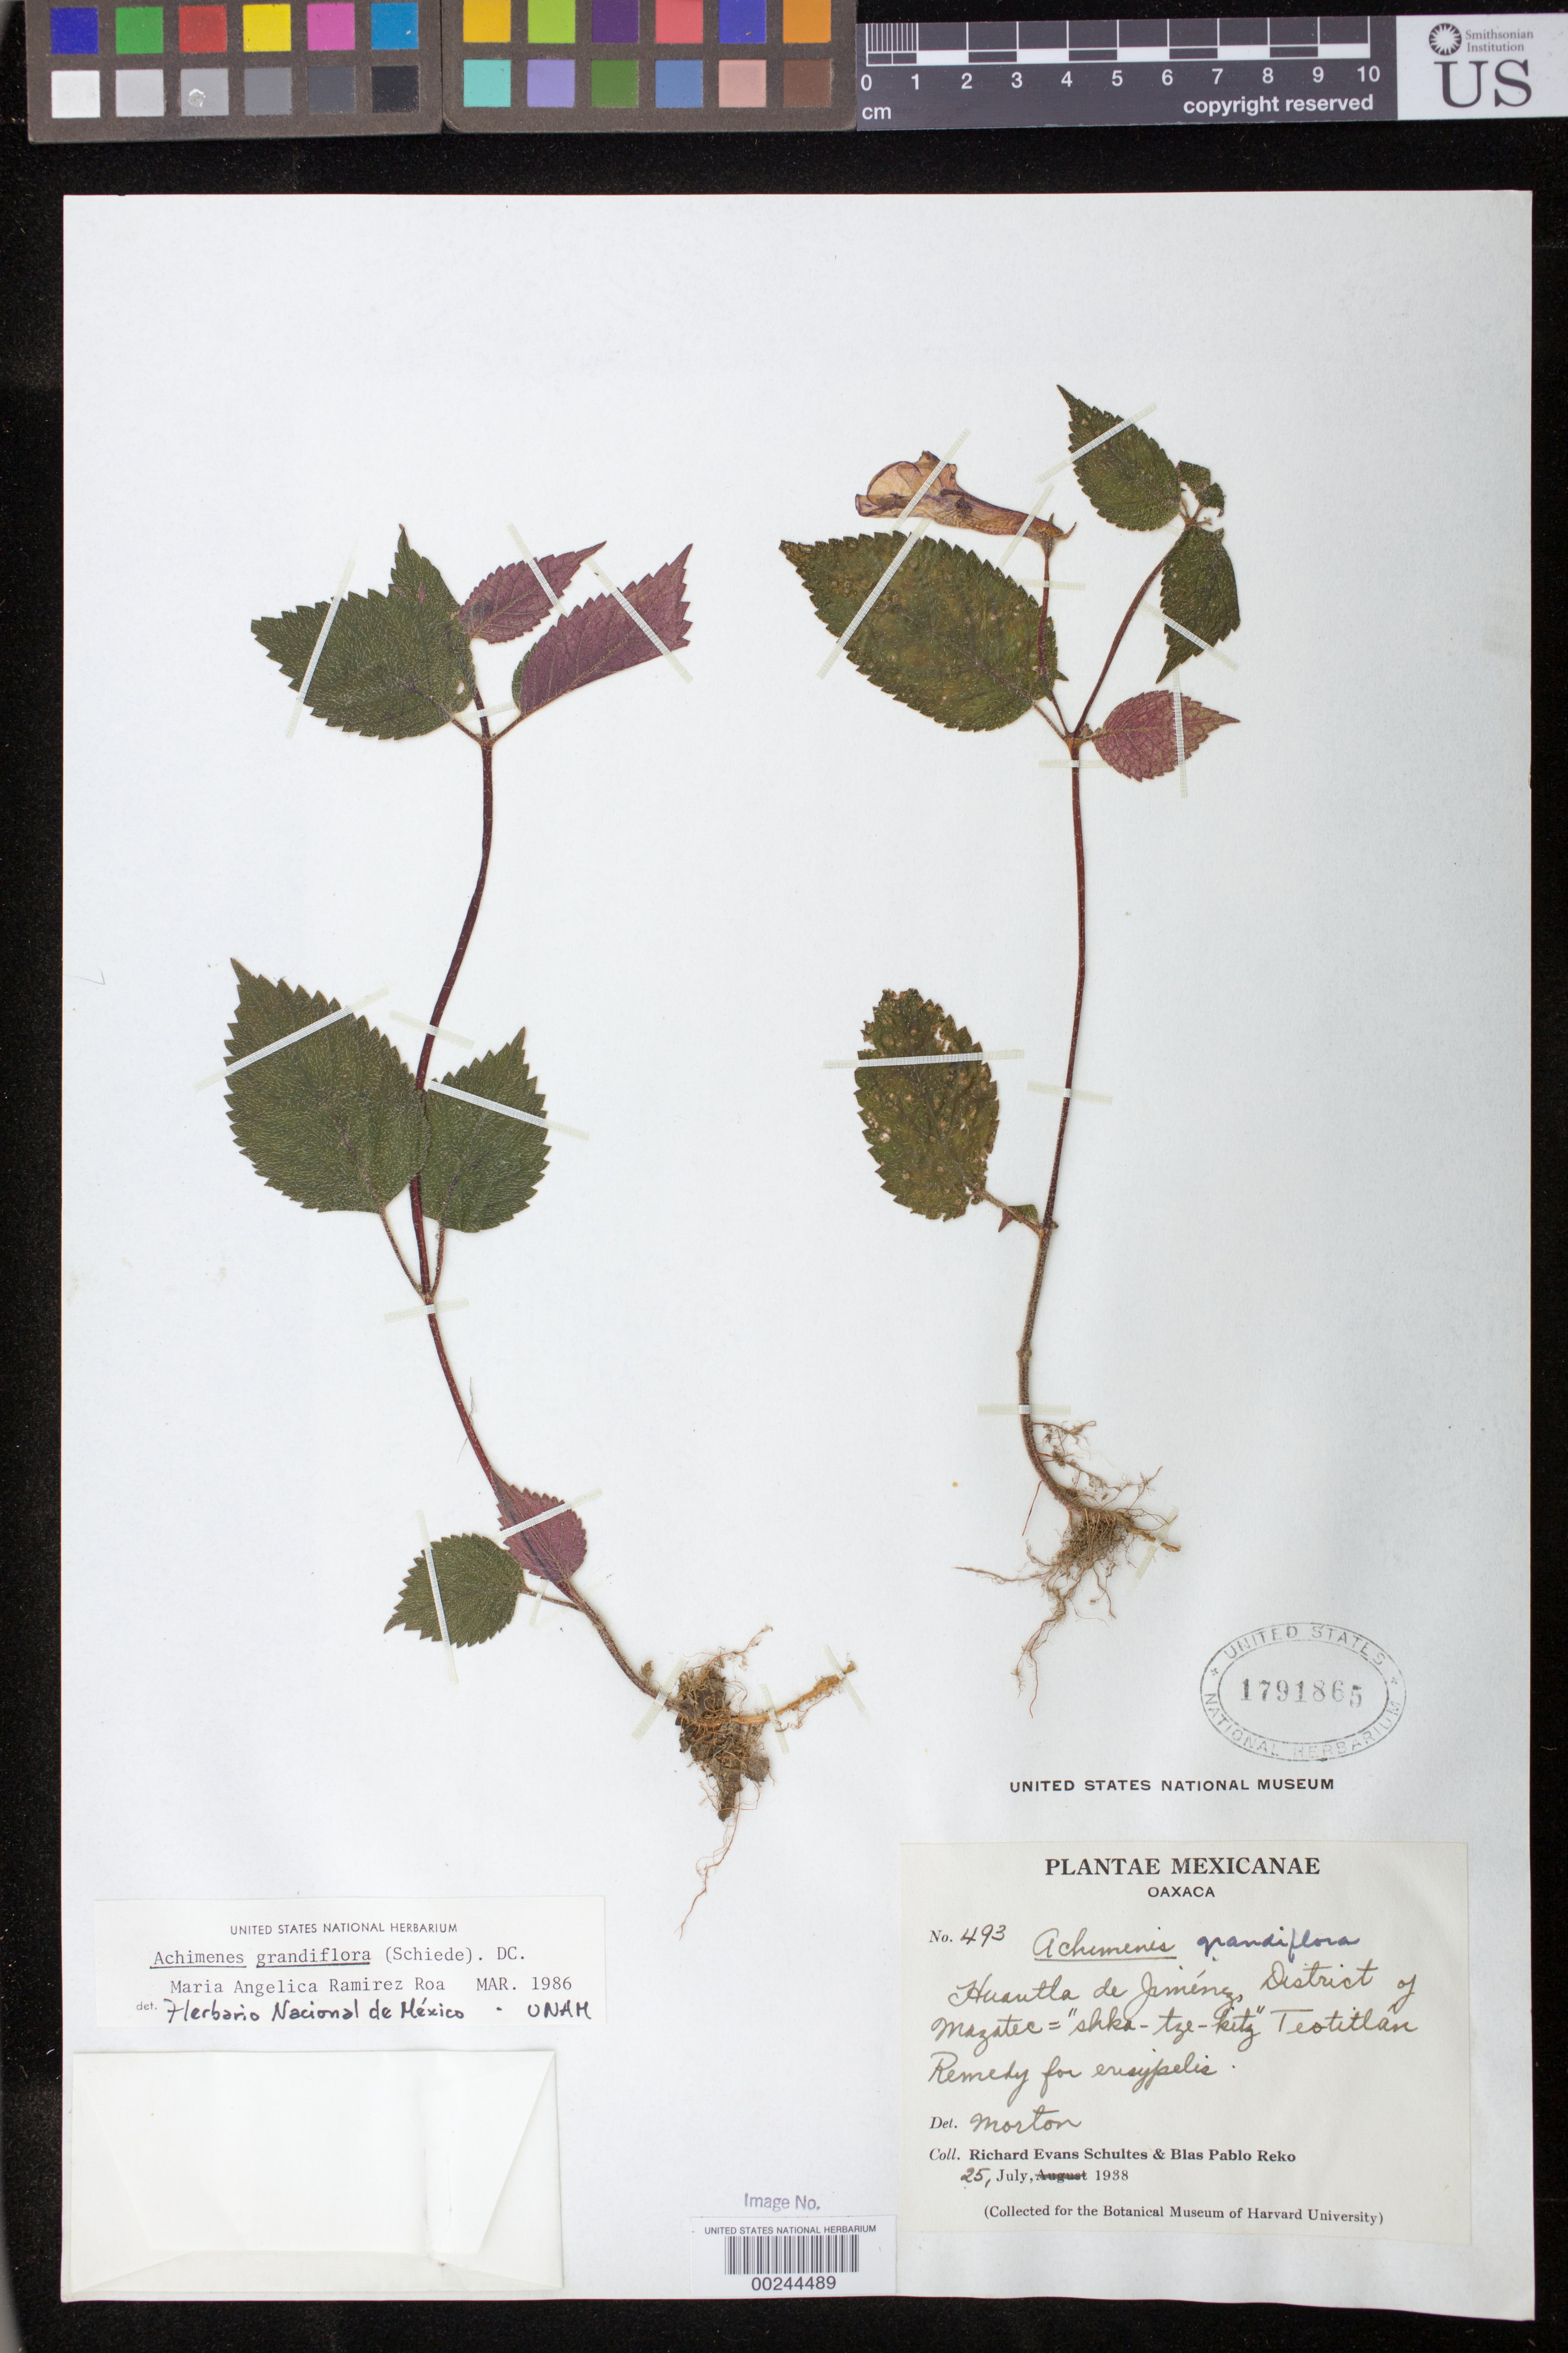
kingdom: Plantae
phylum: Tracheophyta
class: Magnoliopsida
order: Lamiales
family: Gesneriaceae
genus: Achimenes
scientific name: Achimenes grandiflora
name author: (Schiede) DC.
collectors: R. E. Schultes & B. P. Reko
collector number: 493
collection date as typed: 25 Jul 1938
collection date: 1938-07-25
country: Mexico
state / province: Oaxaca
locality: Huantla de Jimeniz, Dist. of Mazatec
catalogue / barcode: US 1791865